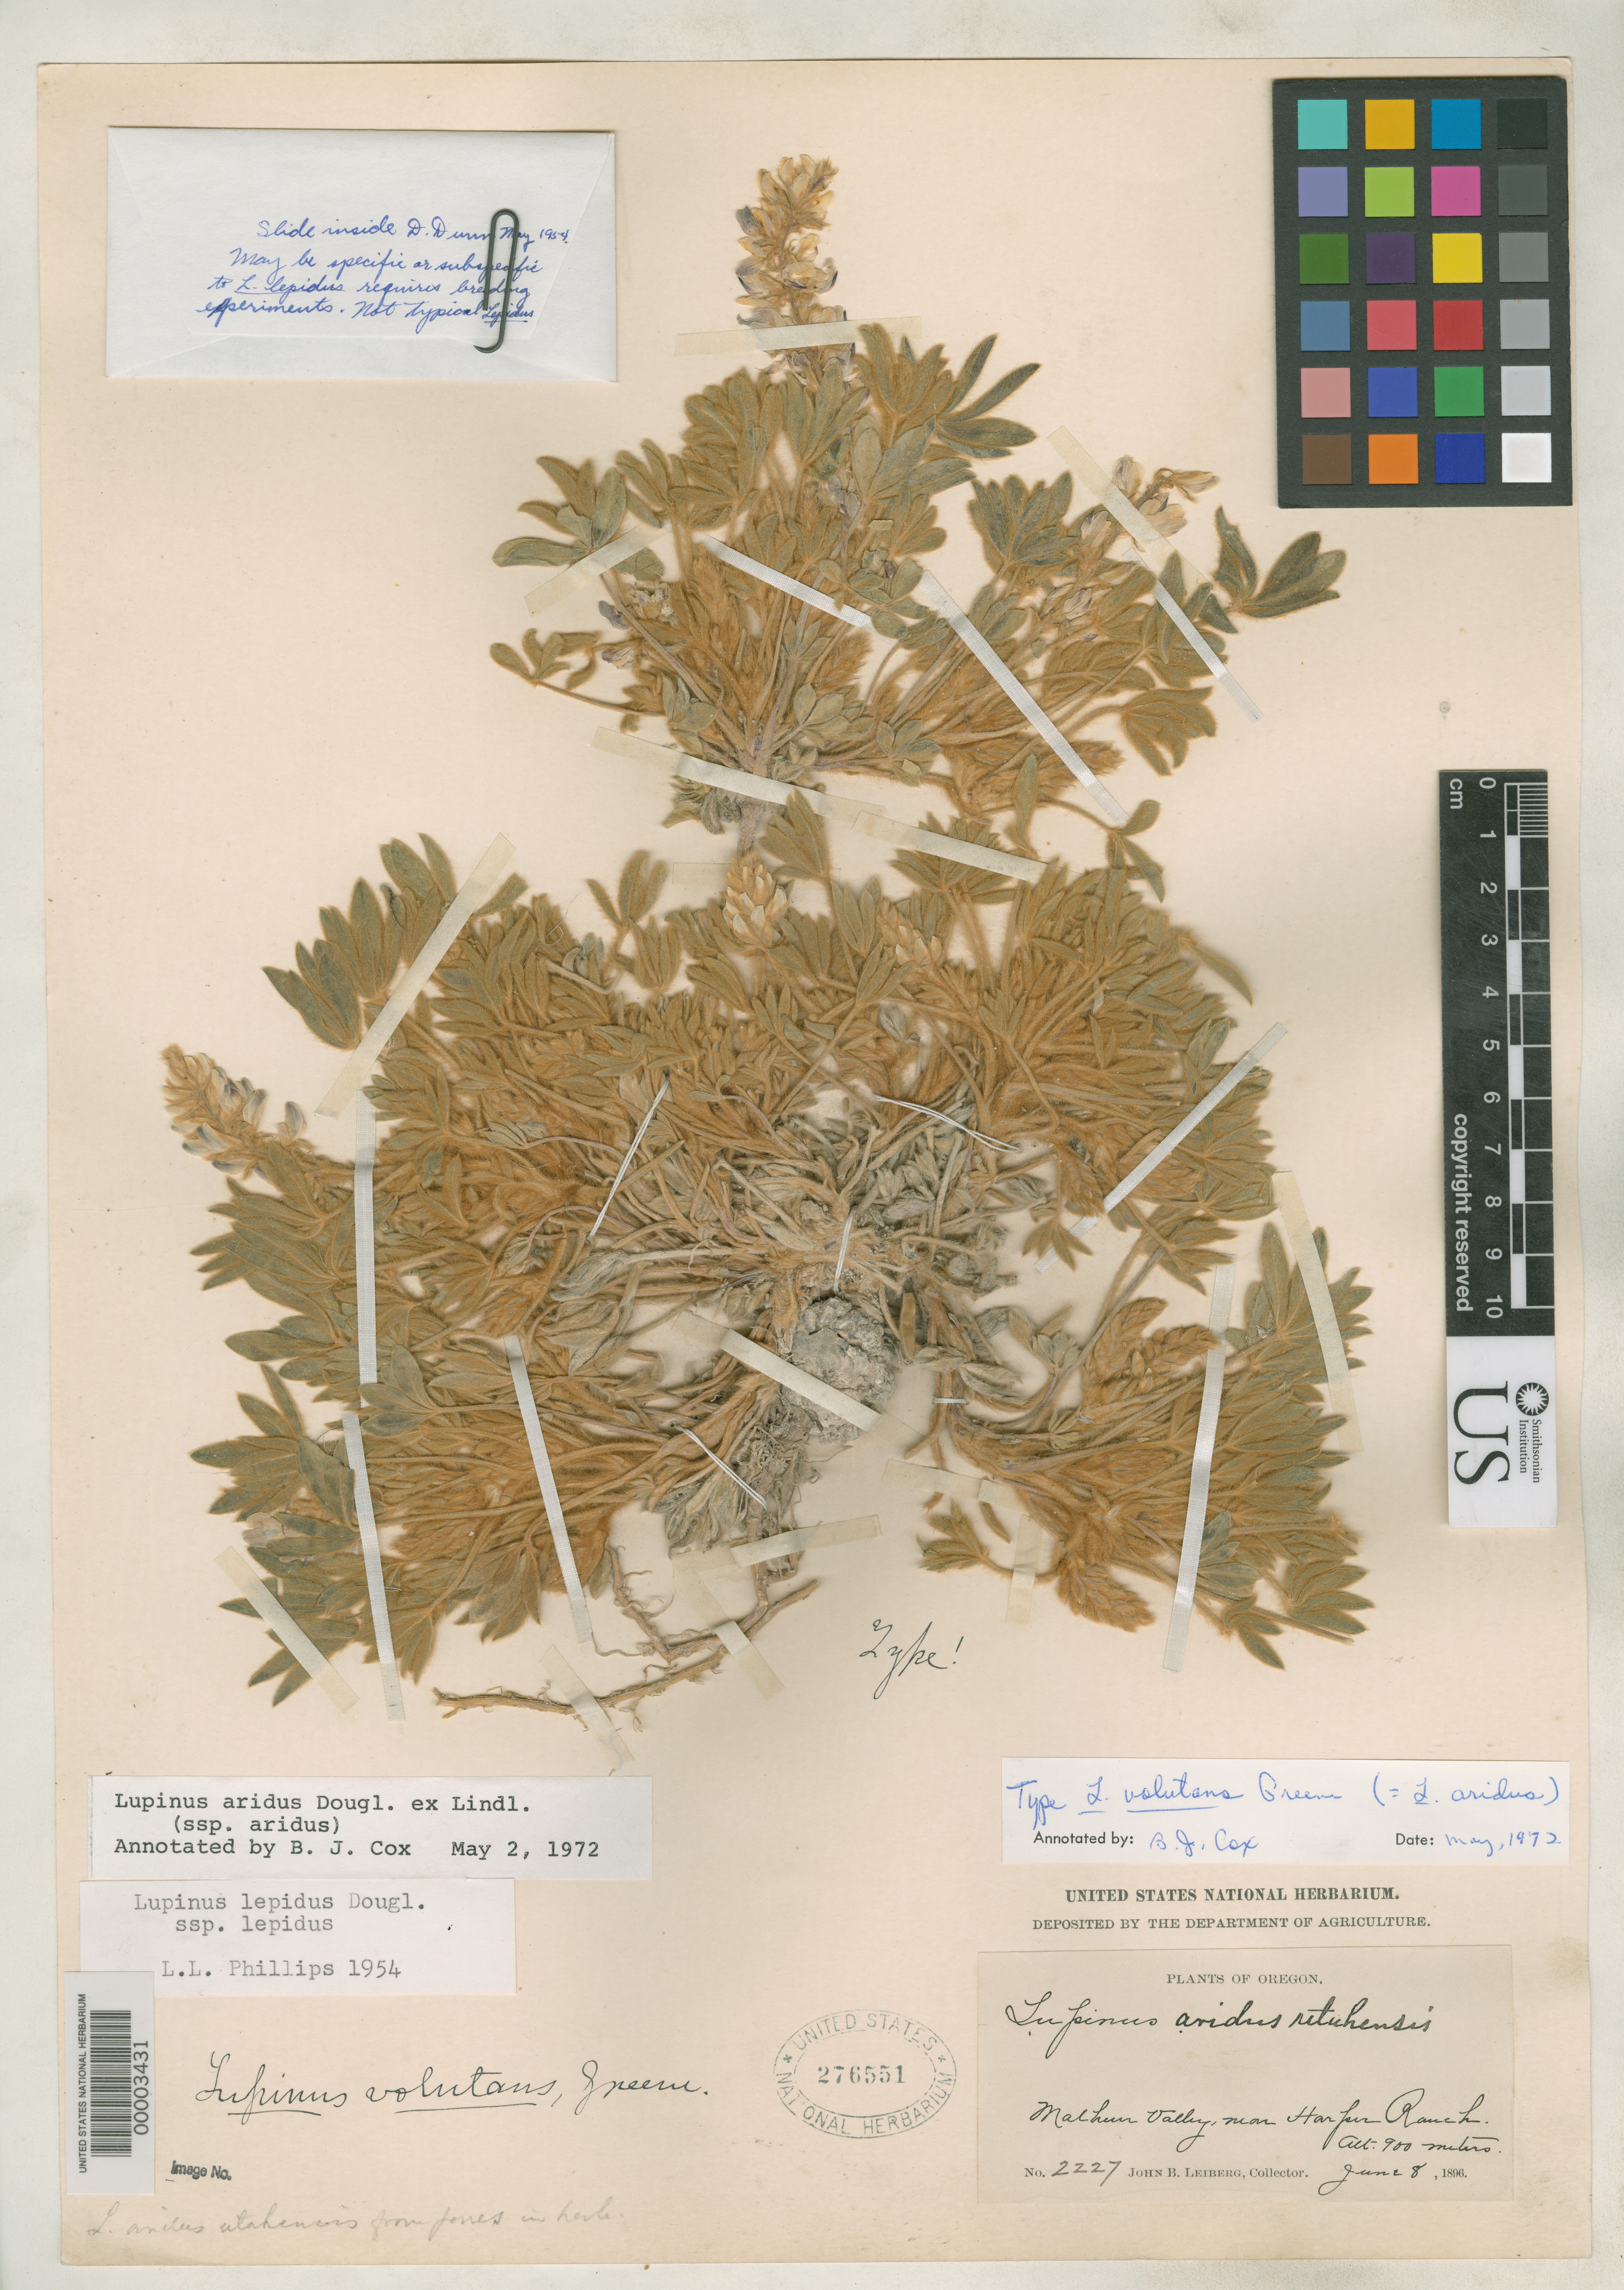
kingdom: Plantae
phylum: Tracheophyta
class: Magnoliopsida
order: Fabales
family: Fabaceae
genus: Lupinus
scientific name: Lupinus volutans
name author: Greene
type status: Holotype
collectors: J. Leiberg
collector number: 2227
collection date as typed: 08 Jun 1896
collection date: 1896-06-08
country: United States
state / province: Oregon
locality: Malheur valley.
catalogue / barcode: US 276551